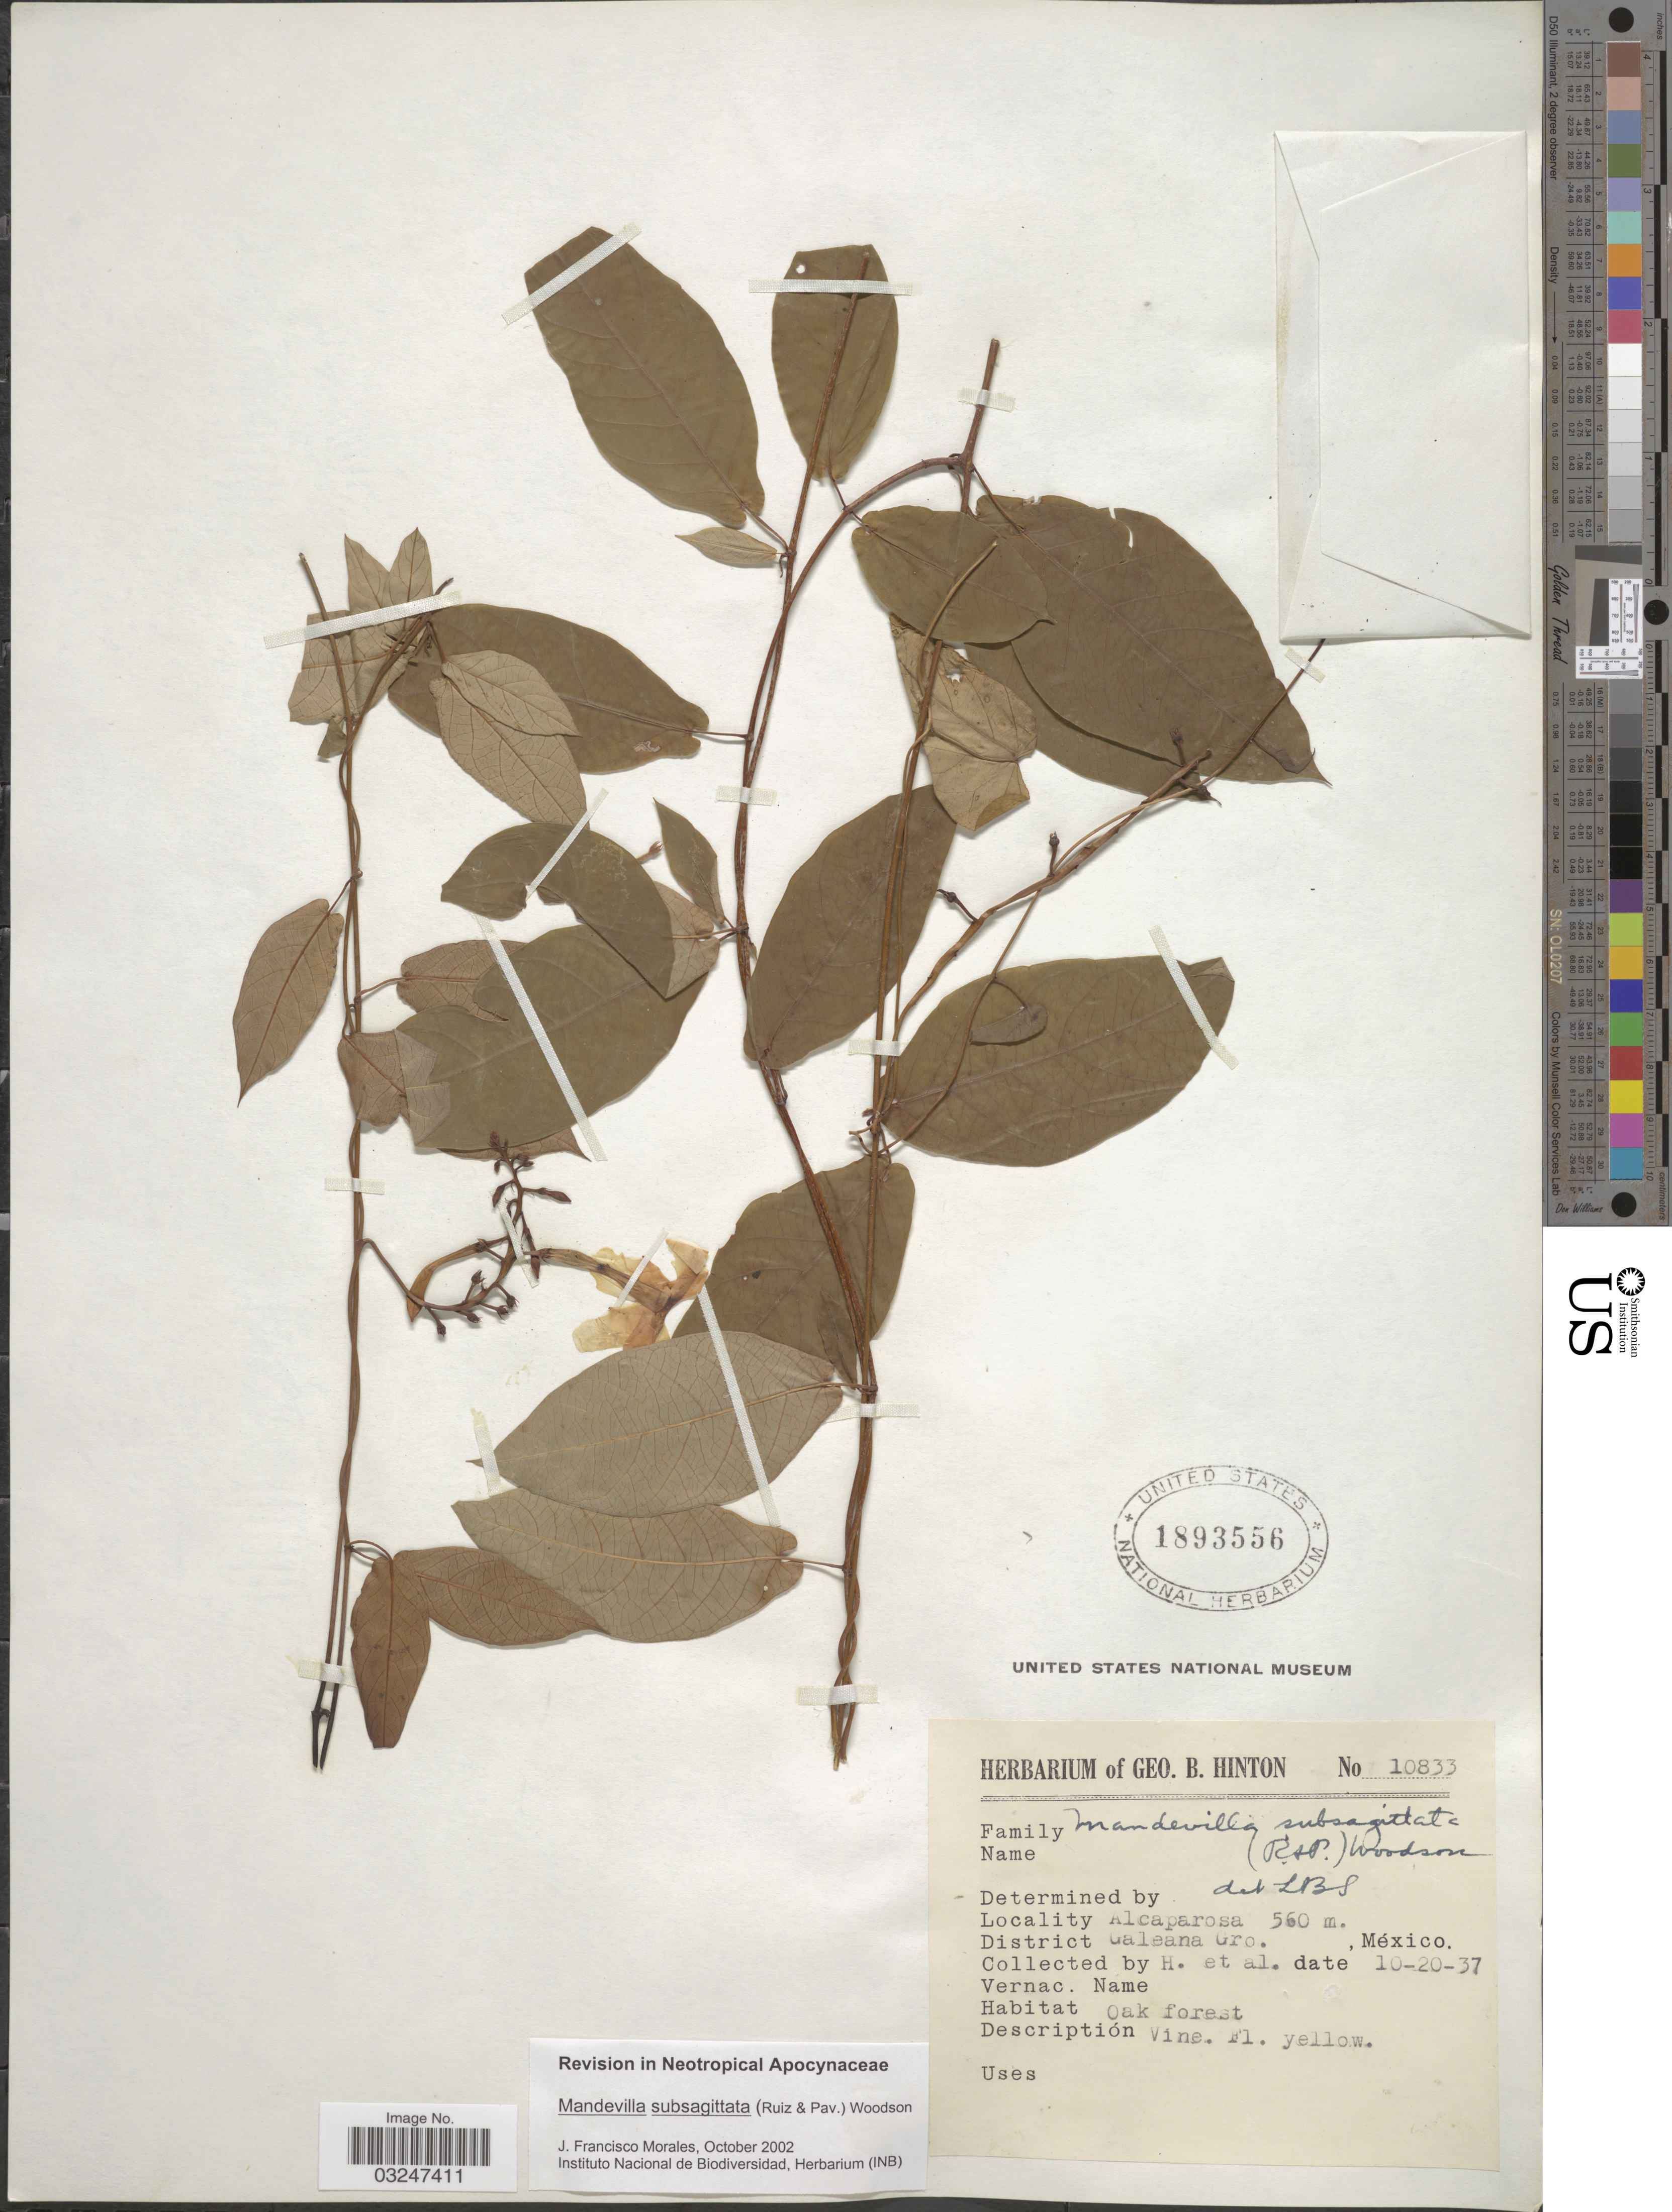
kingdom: Plantae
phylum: Tracheophyta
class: Magnoliopsida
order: Gentianales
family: Apocynaceae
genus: Mandevilla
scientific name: Mandevilla subsagittata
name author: (Ruiz & Pav.) Woodson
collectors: G. B. Hinton & et al.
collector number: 10833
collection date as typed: Transcribed d/m/y: 20/10/37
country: Mexico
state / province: Guerrero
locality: Alcaparosa. District Galeana Gro.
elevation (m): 560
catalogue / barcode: US 1893556